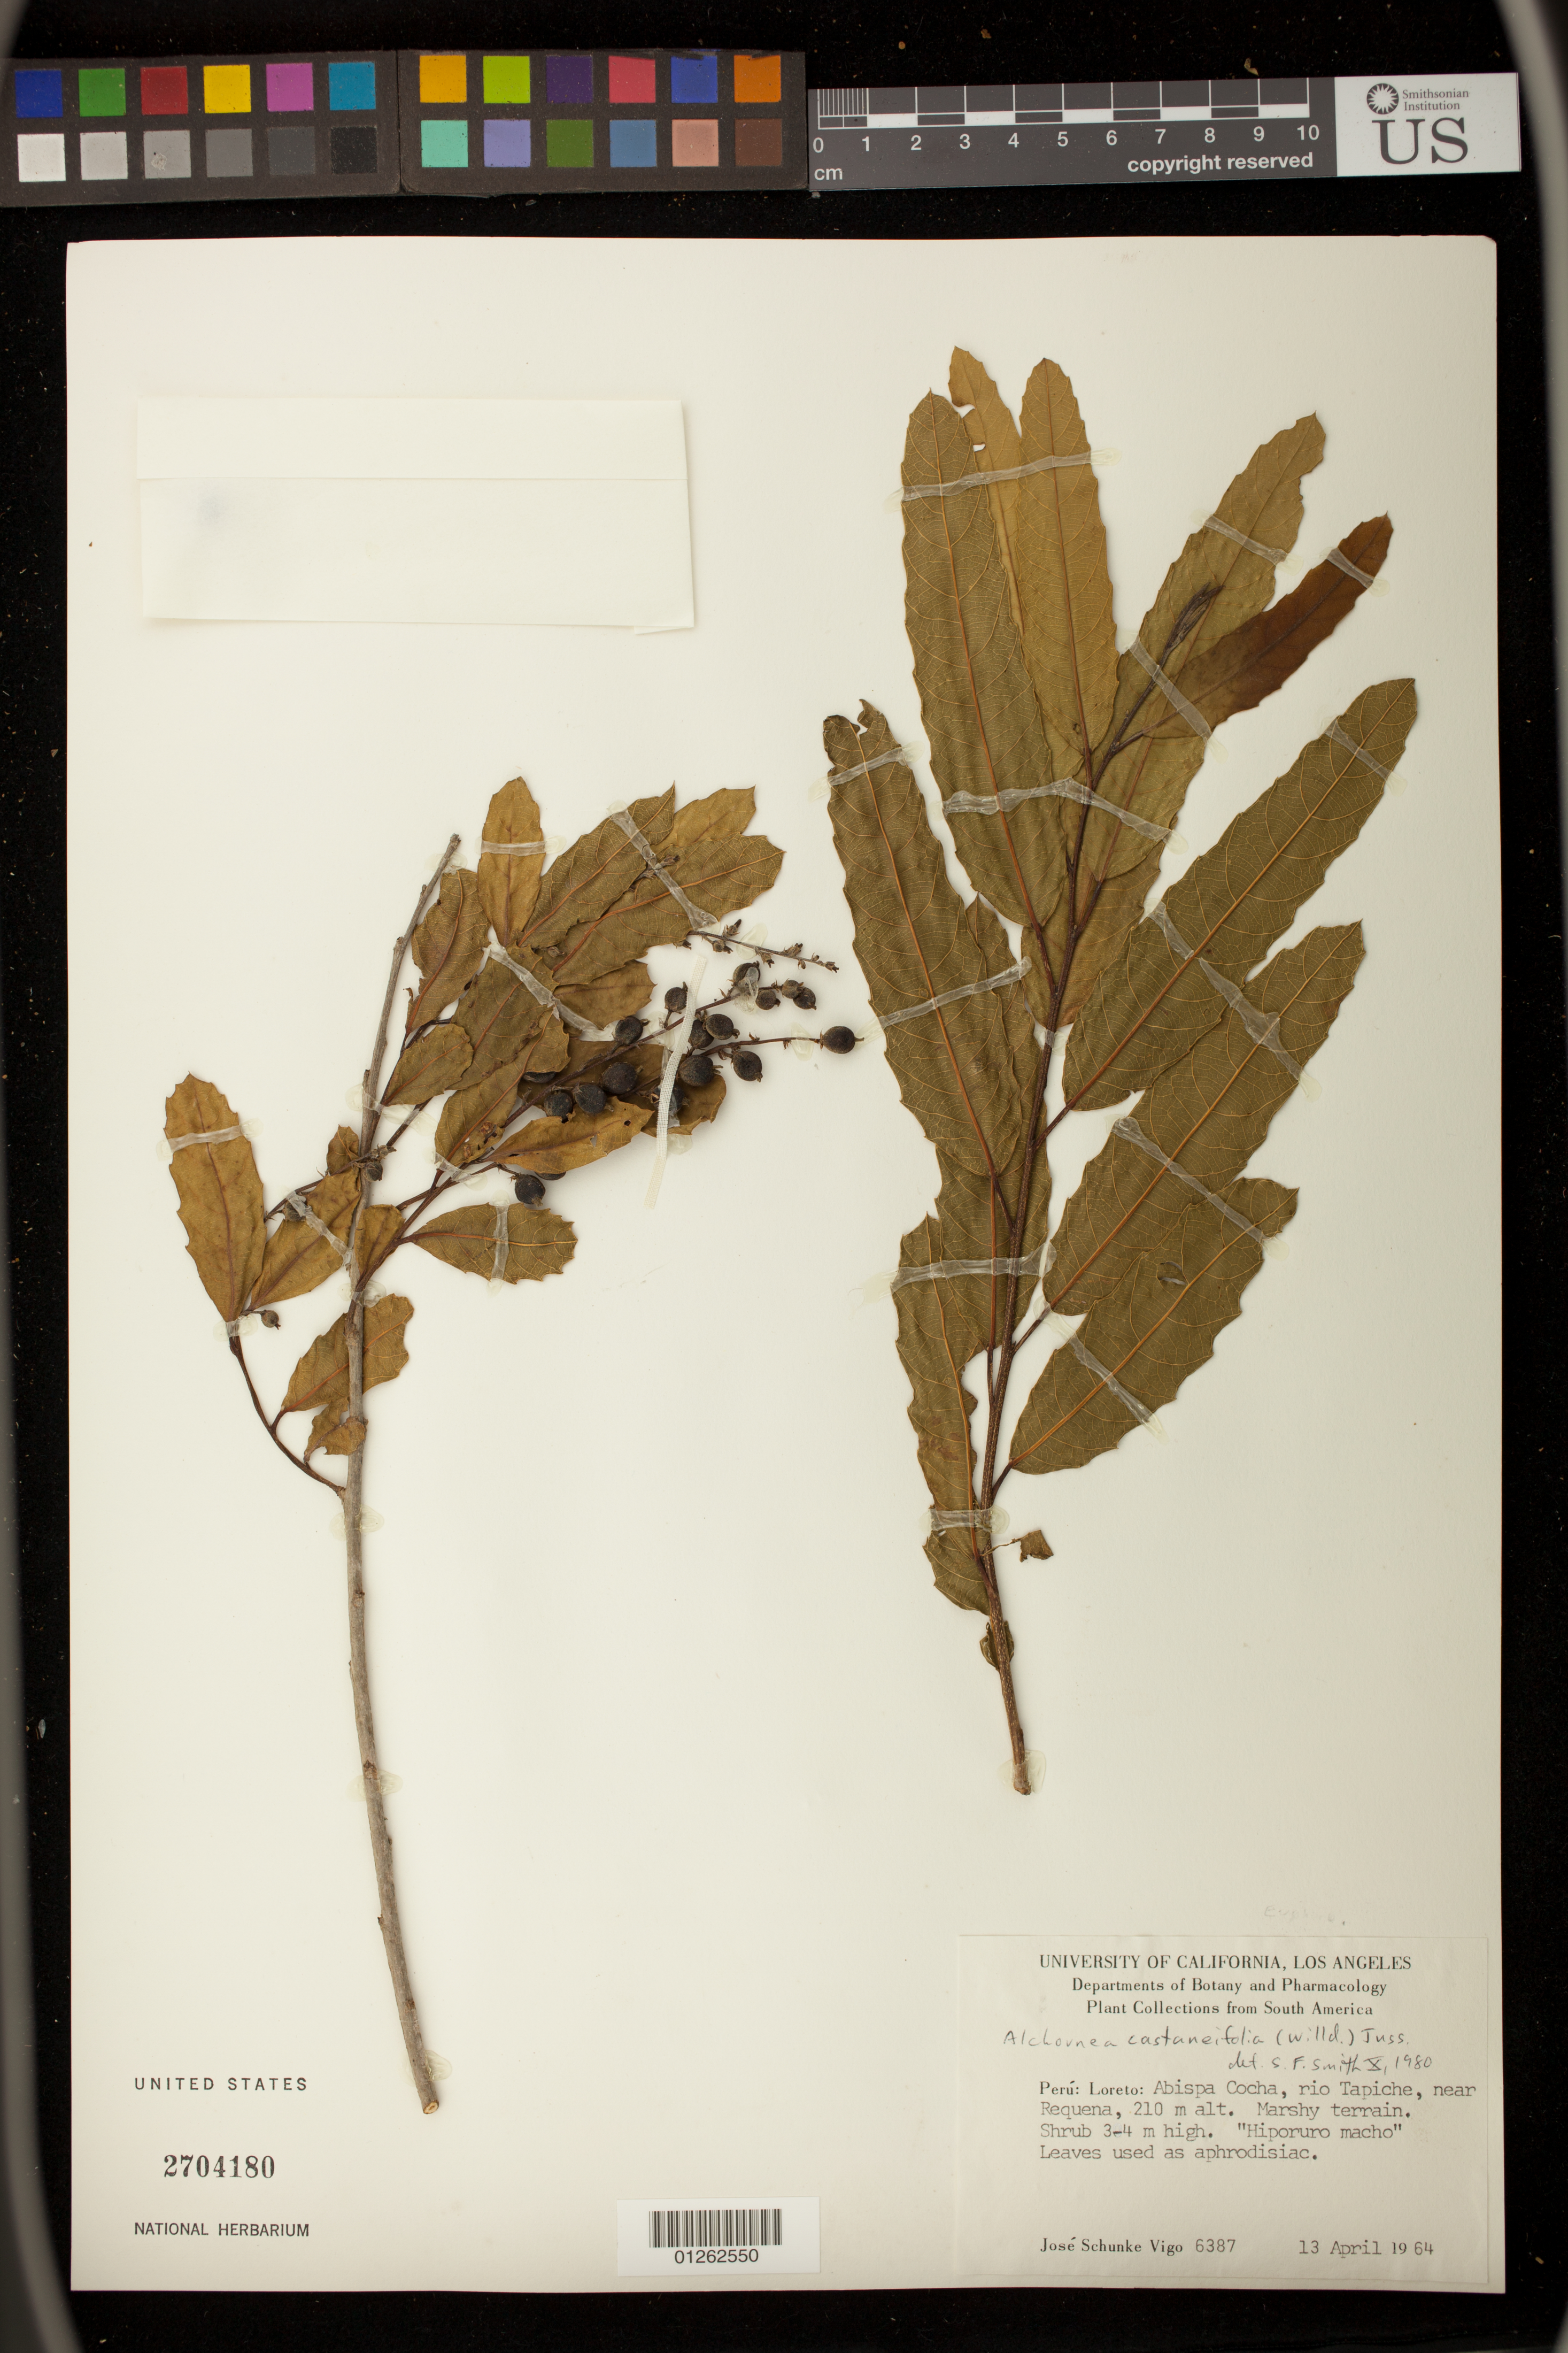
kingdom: Plantae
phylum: Tracheophyta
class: Magnoliopsida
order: Malpighiales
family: Euphorbiaceae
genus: Alchornea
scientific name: Alchornea castaneifolia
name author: (Willd.) A. Juss.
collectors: J. Schunke Vigo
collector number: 6387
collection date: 1964-04-13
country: Peru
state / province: Loreto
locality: Abispa Cocha, rio tapiche, near Requena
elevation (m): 210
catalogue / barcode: US 2704180